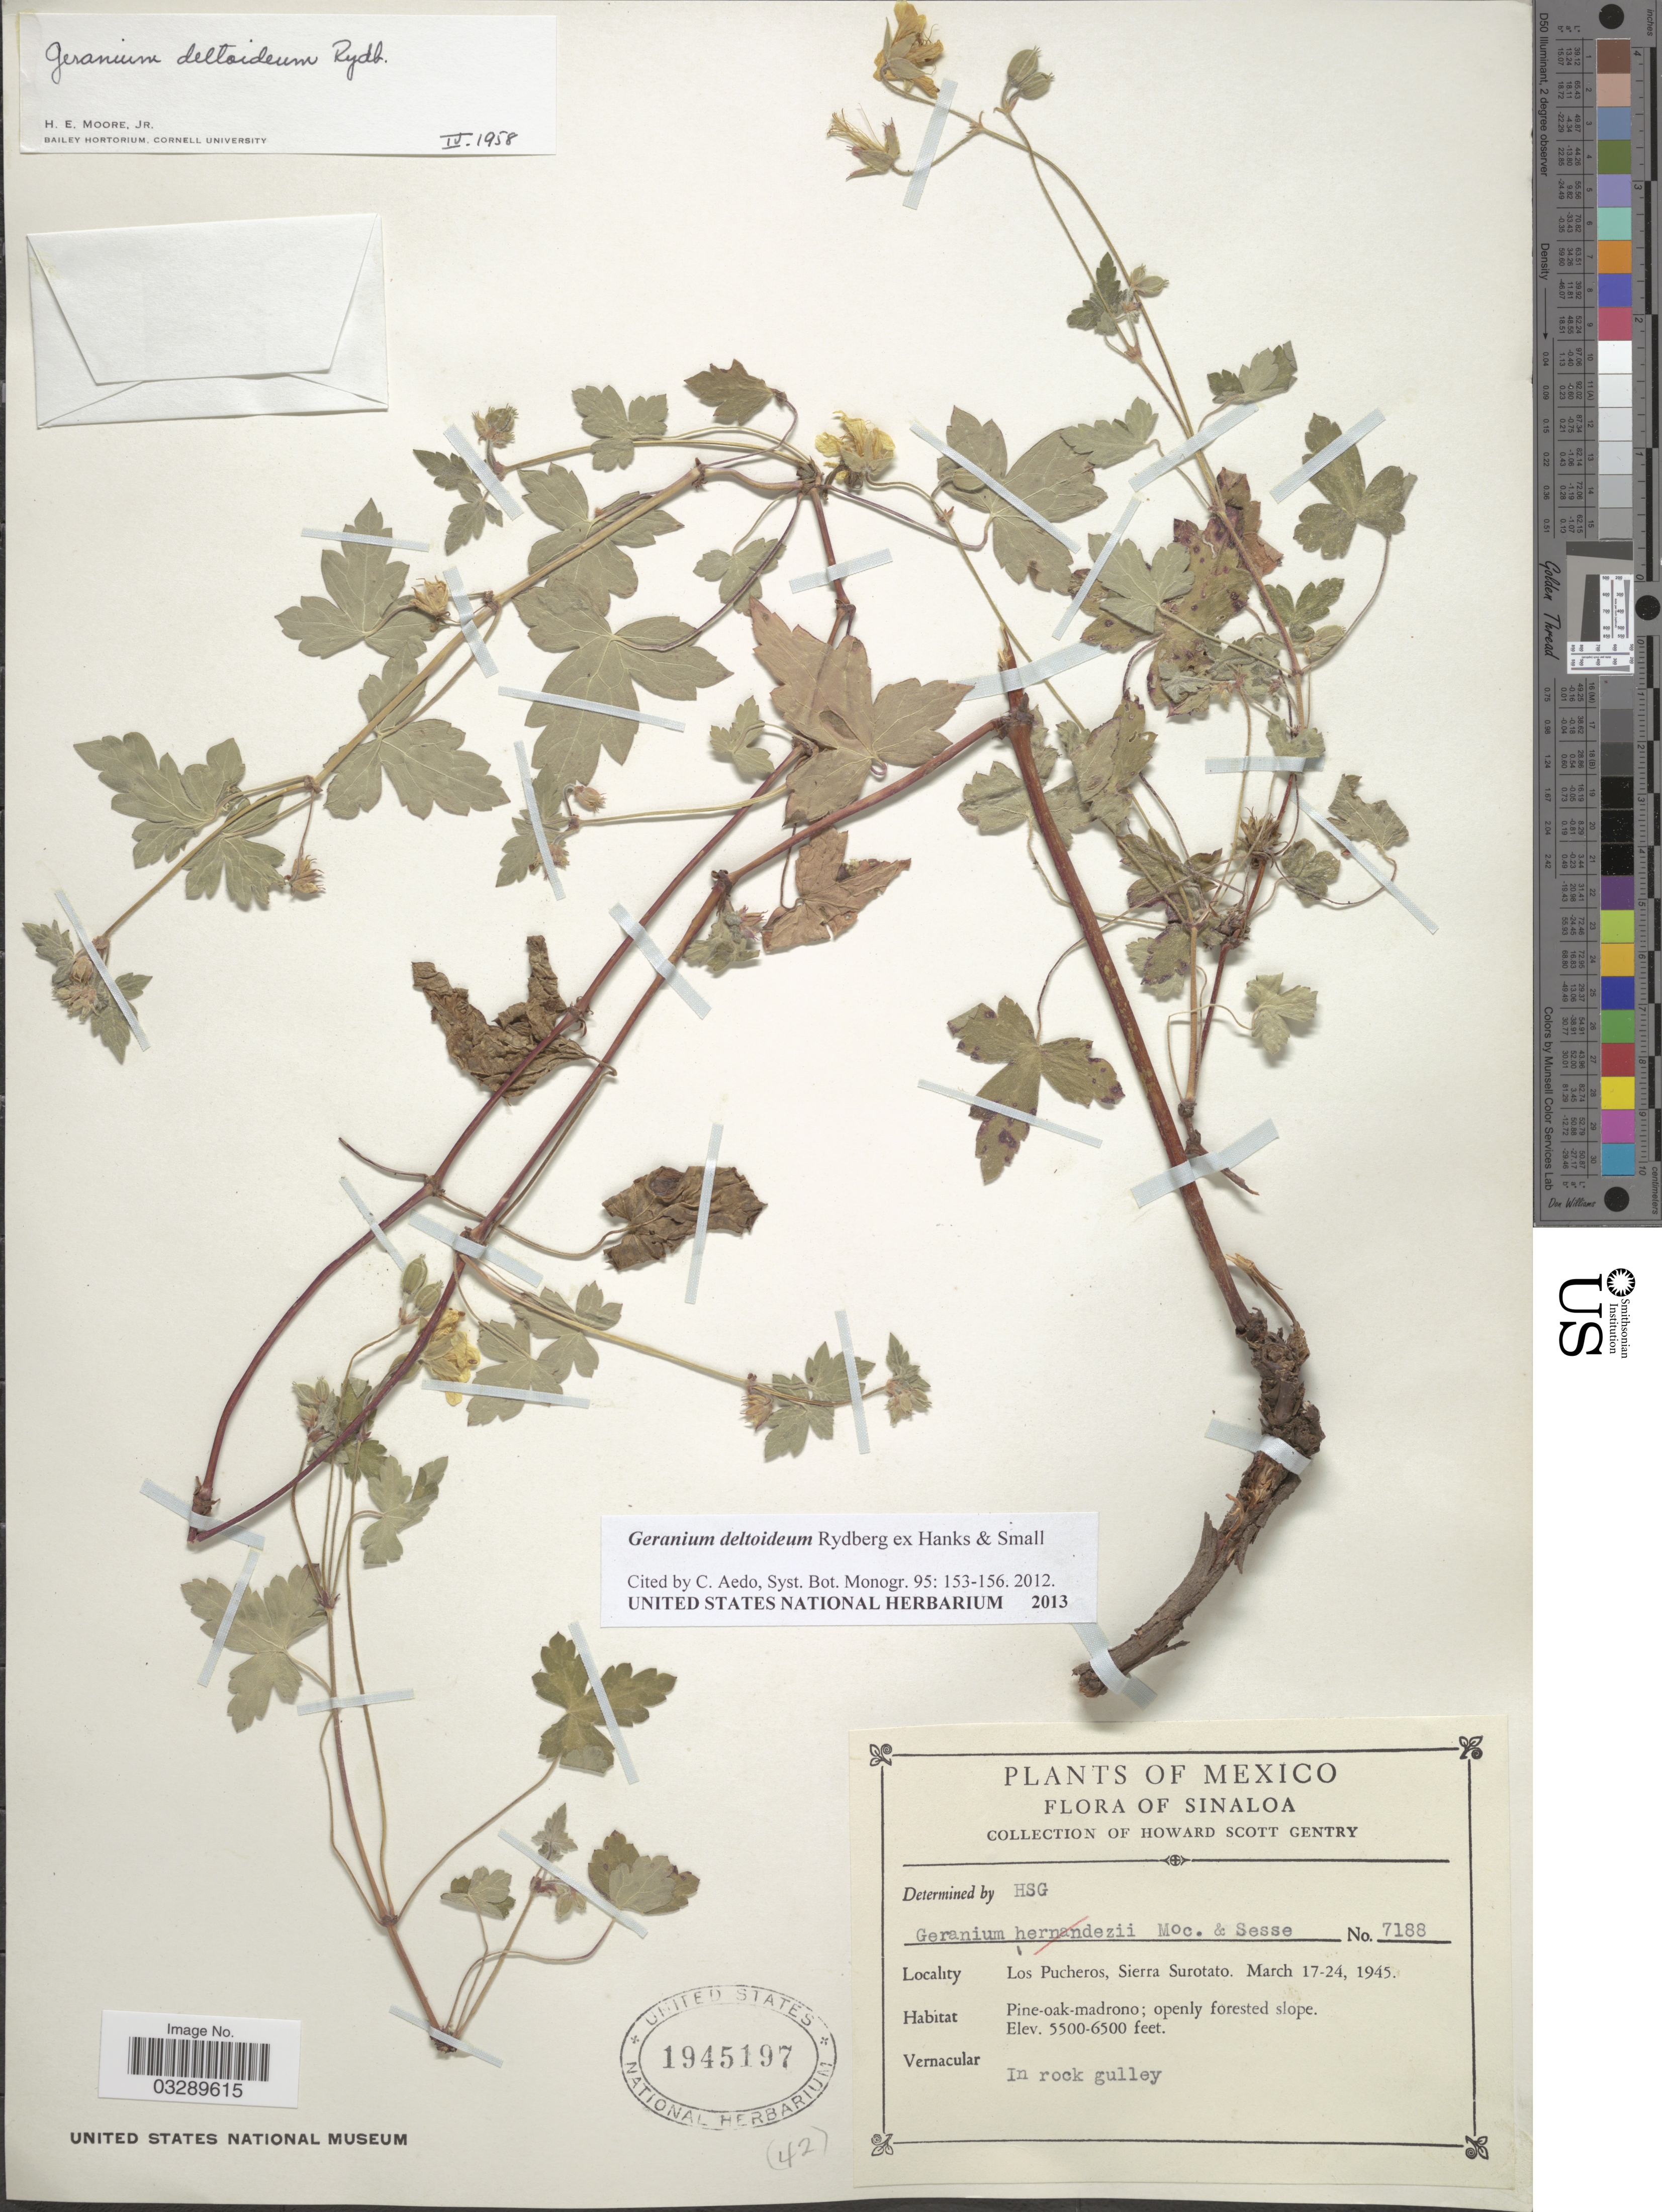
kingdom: Plantae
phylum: Tracheophyta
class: Magnoliopsida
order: Geraniales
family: Geraniaceae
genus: Geranium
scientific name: Geranium deltoideum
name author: Rydb.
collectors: H. S. Gentry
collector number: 7188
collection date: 1945-03-17/1945-03-24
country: Mexico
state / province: Sinaloa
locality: Los Pucheros, Sierra Surotato.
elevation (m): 1676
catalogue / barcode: US 1945197